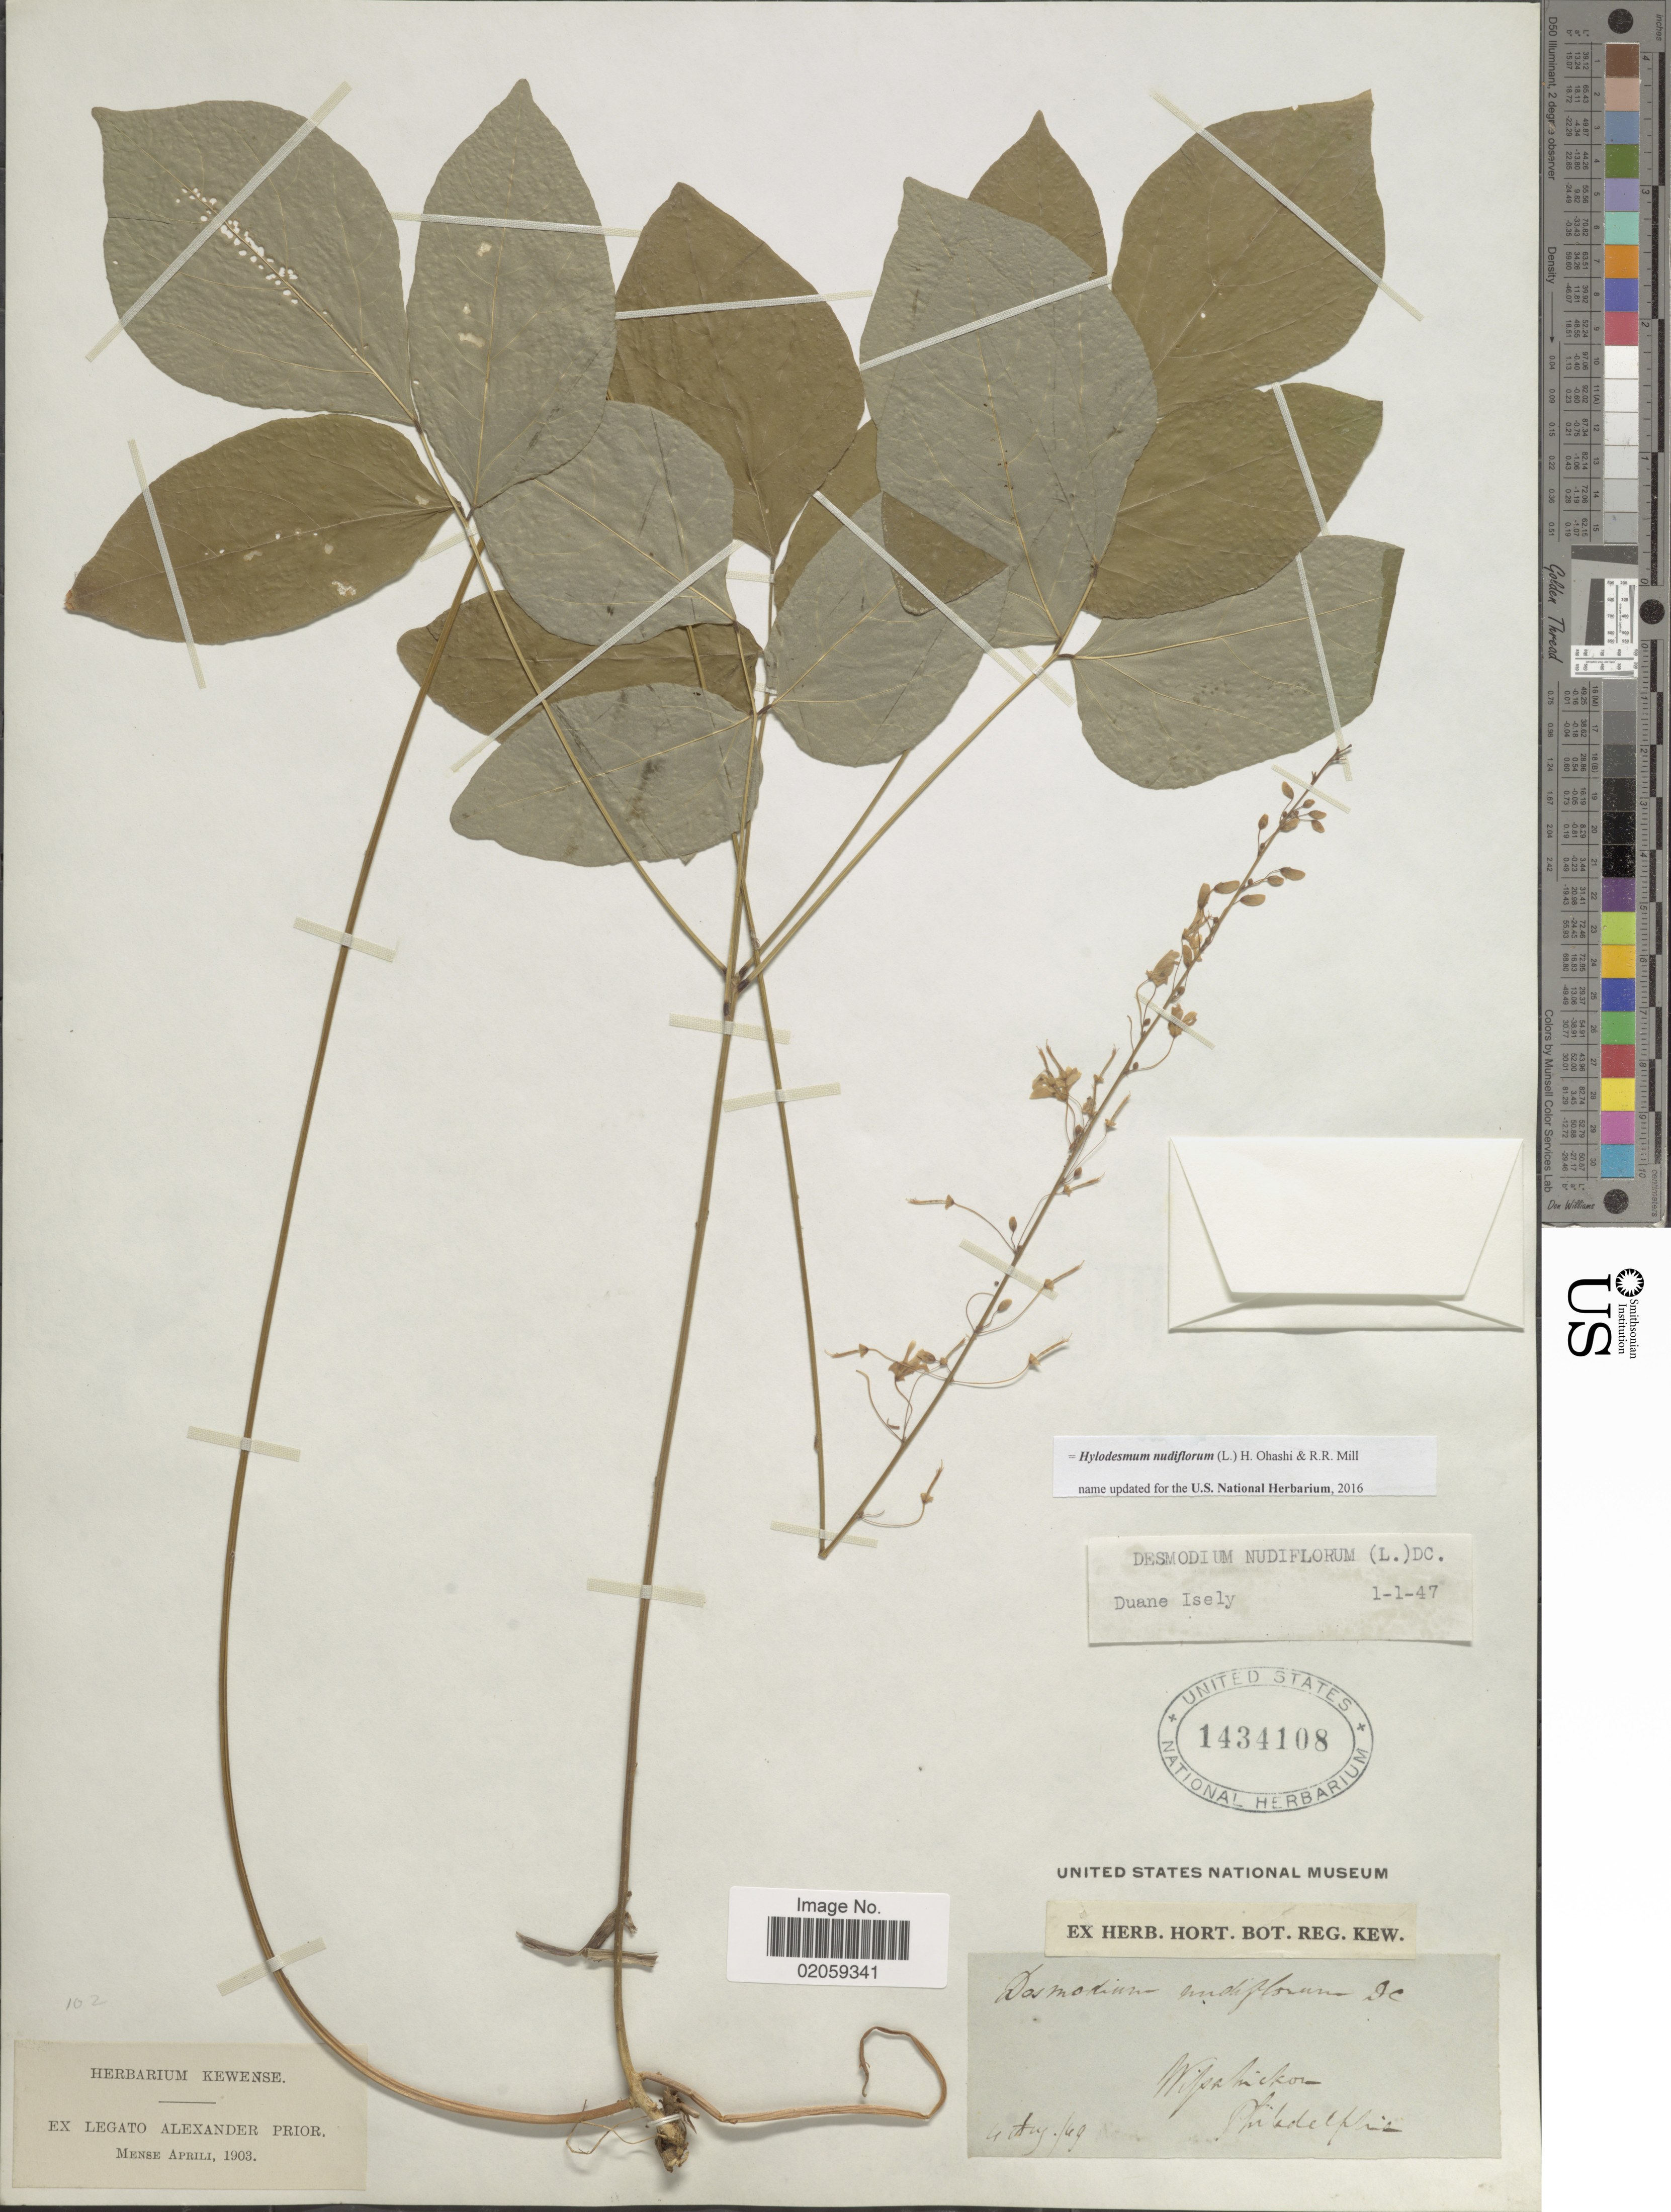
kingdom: Plantae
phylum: Tracheophyta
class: Magnoliopsida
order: Fabales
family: Fabaceae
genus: Hylodesmum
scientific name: Hylodesmum nudiflorum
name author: (L.) H. Ohashi & R.R. Mill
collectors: ex herb. Hort. Reg. Kew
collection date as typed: Transcribed d/m/y: 4/8/49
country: United States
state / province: Pennsylvania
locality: Wissahickon, Philadelphia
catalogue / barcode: US 1434108